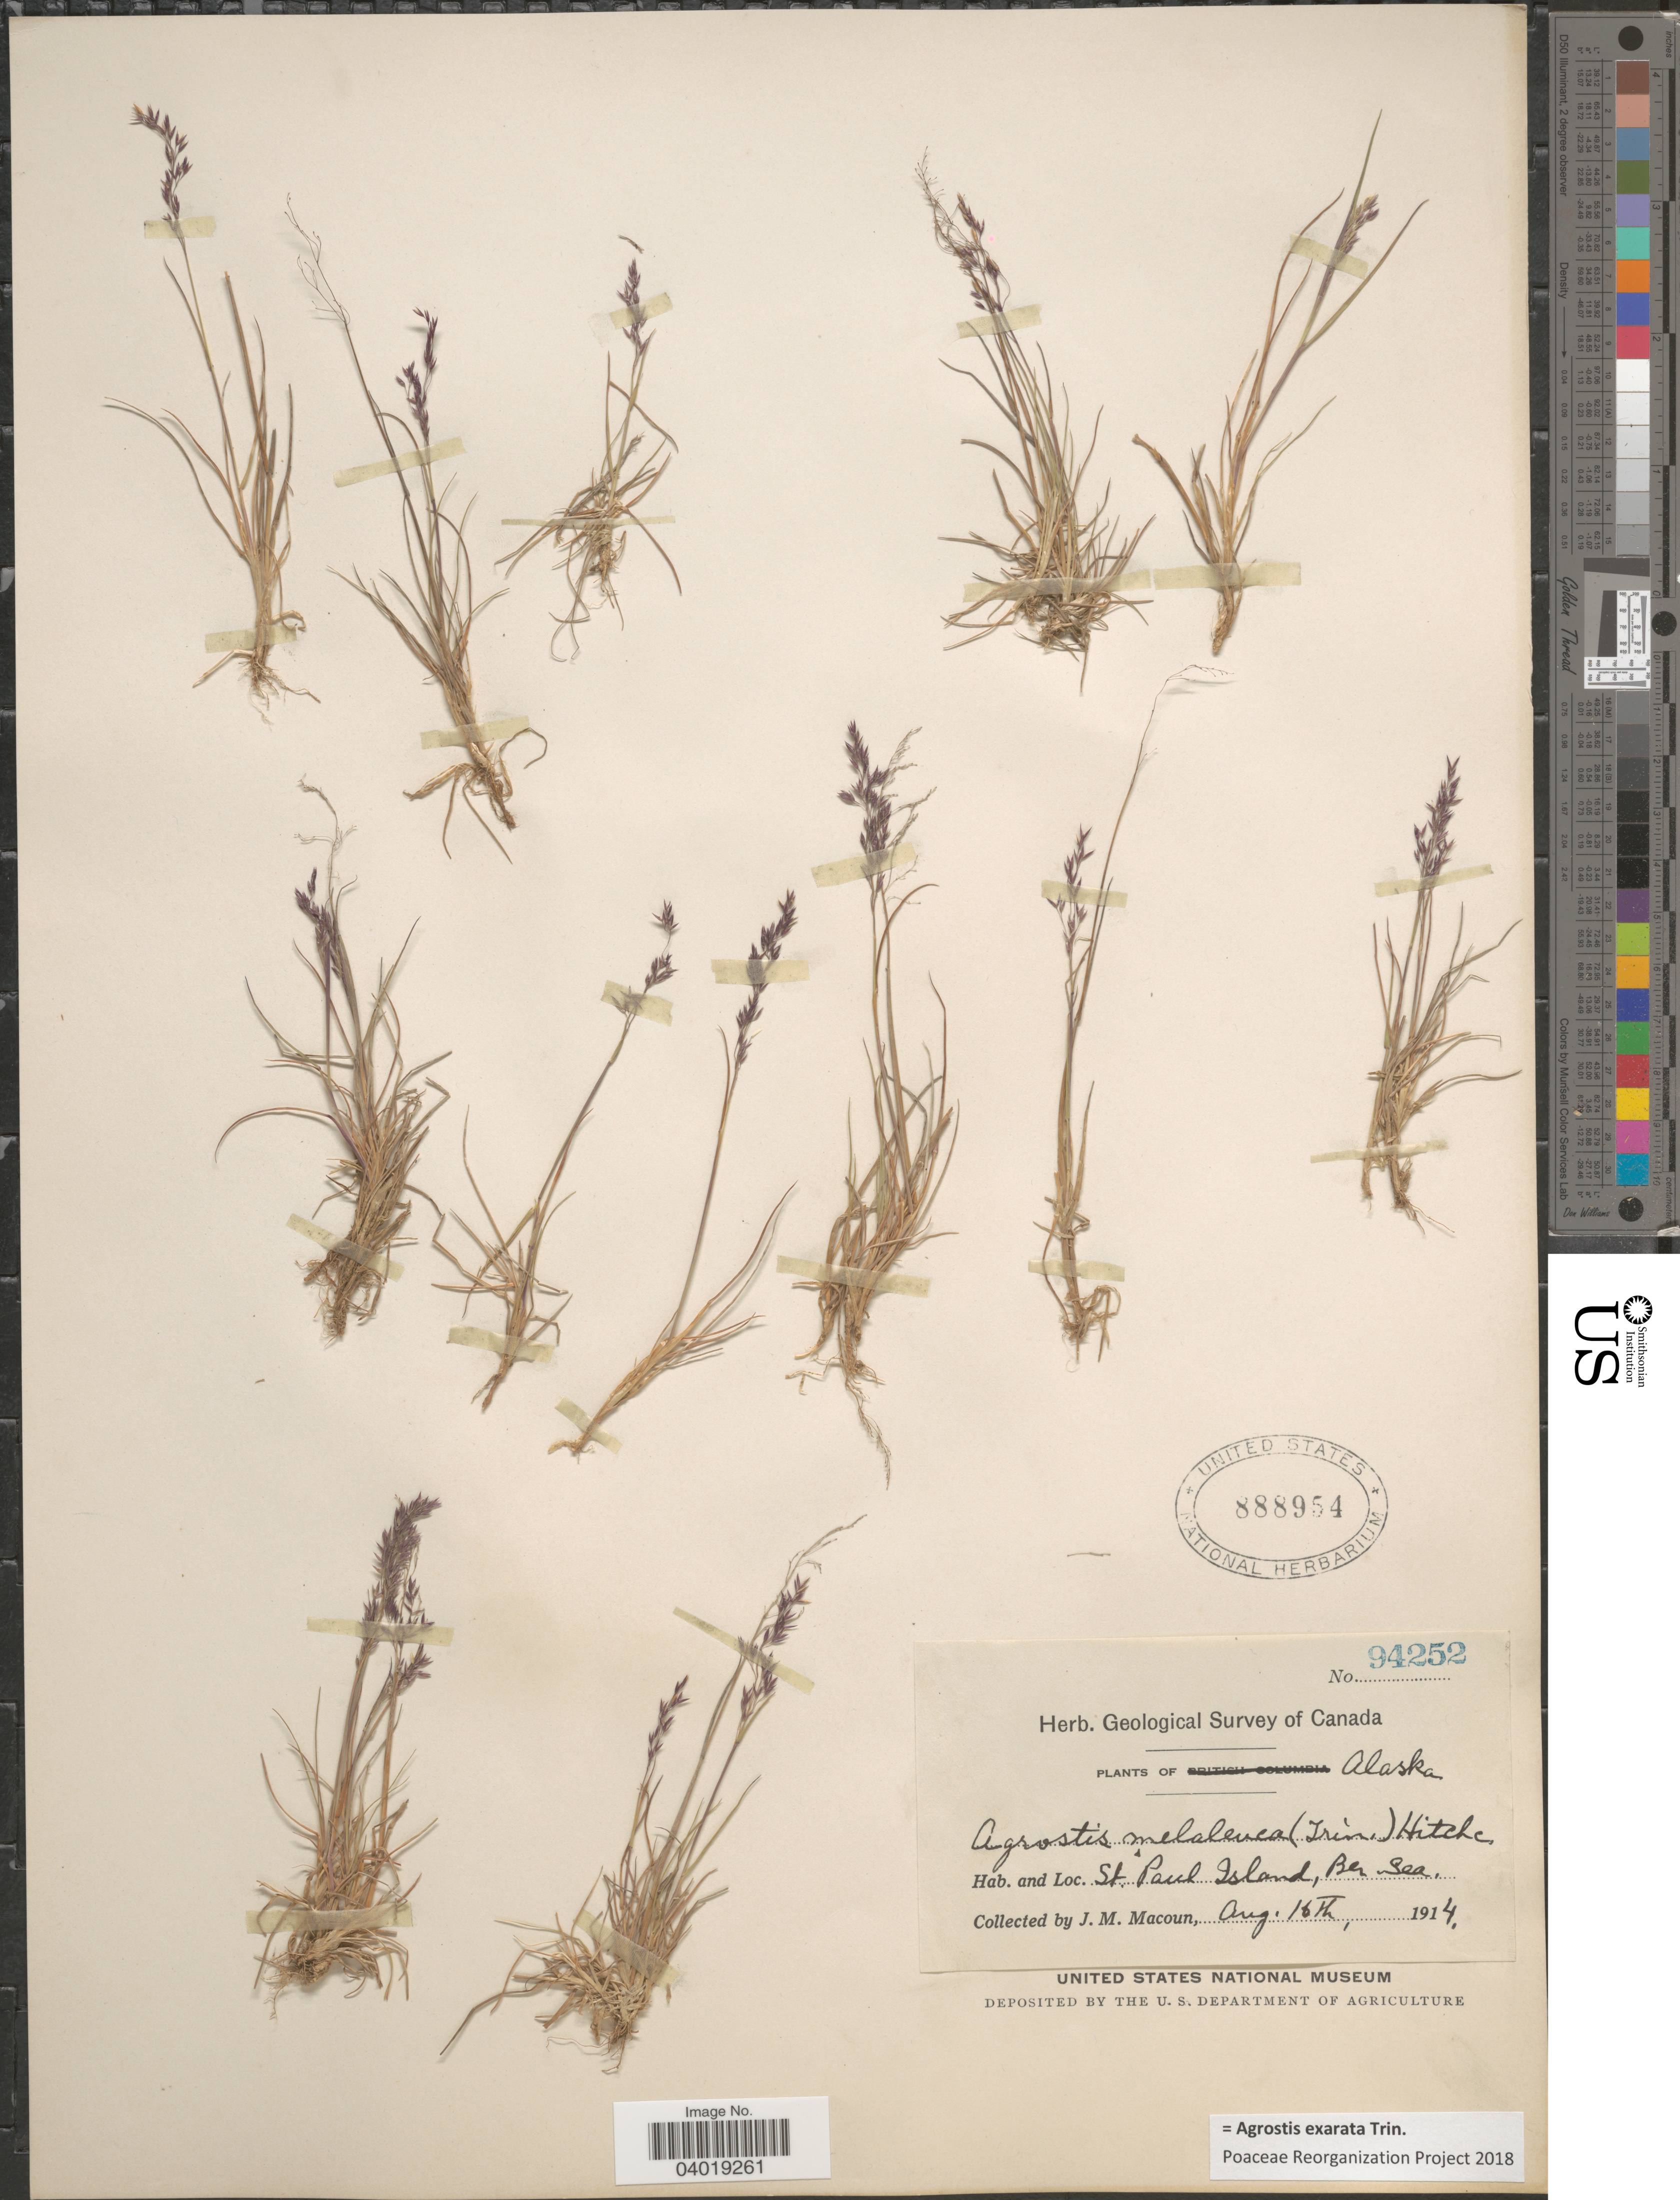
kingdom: Plantae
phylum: Tracheophyta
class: Liliopsida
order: Poales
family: Poaceae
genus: Agrostis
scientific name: Agrostis exarata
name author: Trin.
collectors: J. M. Macoun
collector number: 94252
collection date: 1914-08-16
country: United States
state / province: Alaska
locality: St. Paul Island, Ber. Sea.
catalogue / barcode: US 888954